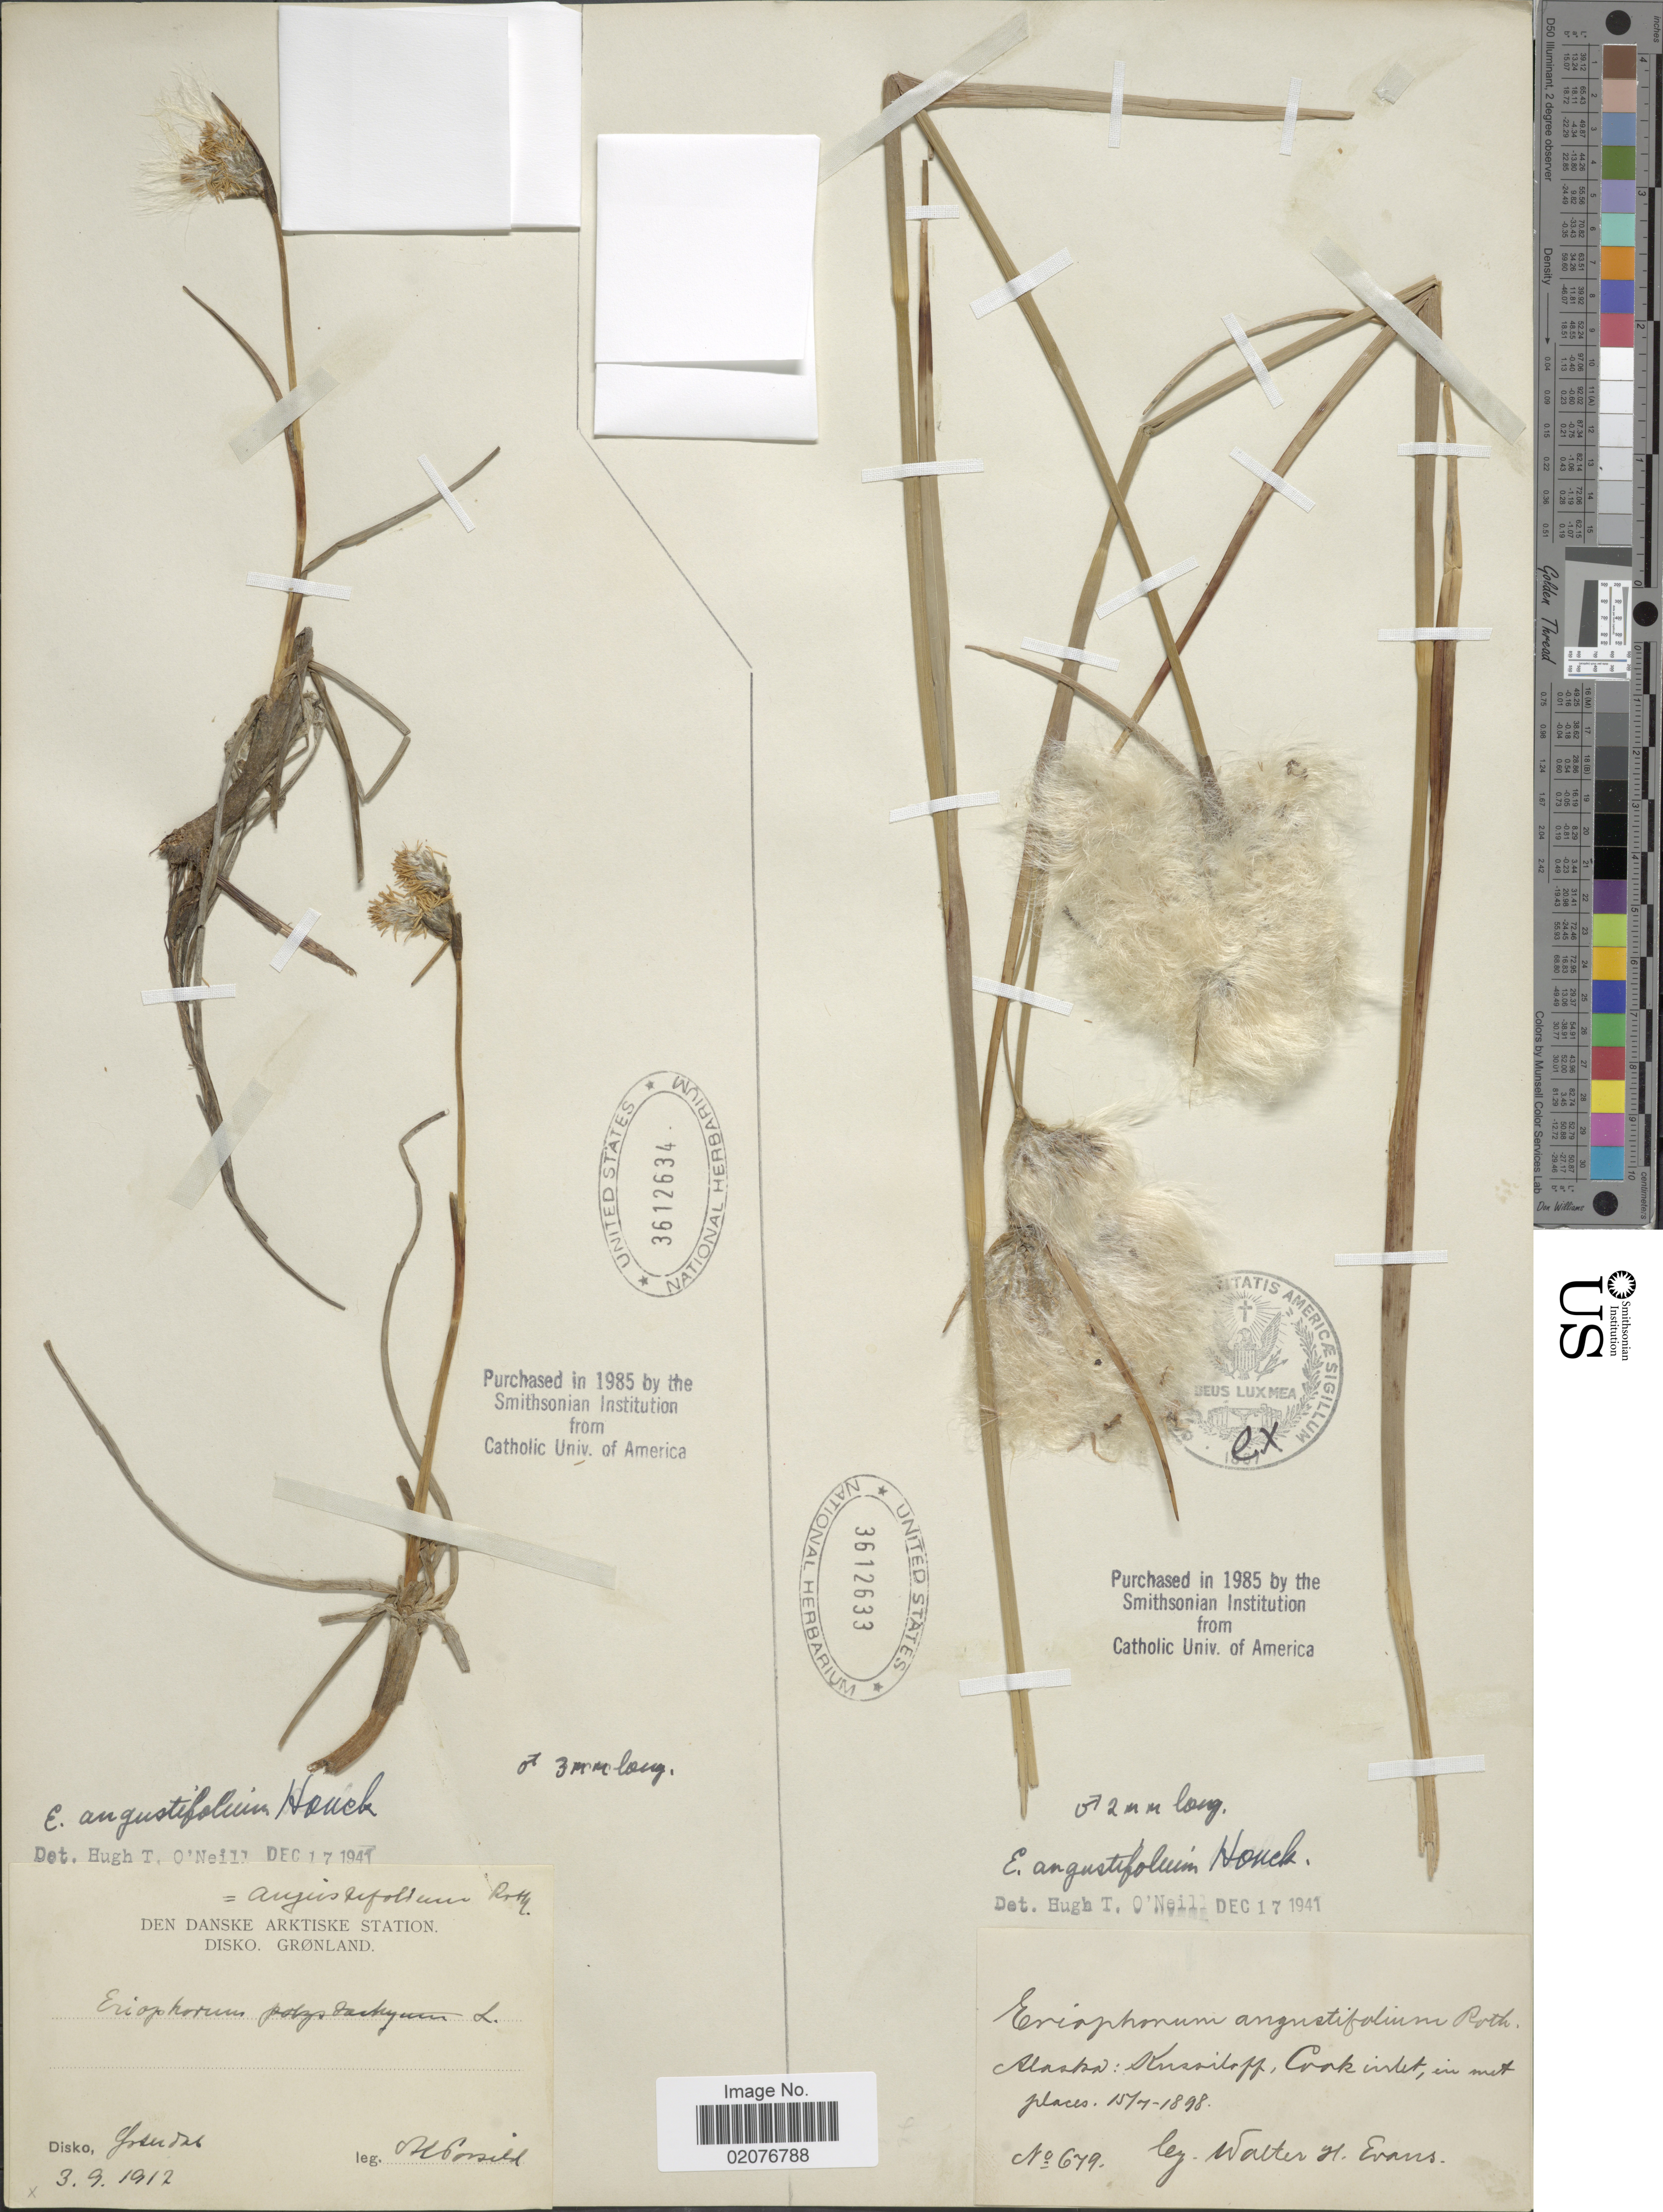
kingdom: Plantae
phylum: Tracheophyta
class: Liliopsida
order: Poales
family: Cyperaceae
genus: Eriophorum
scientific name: Eriophorum angustifolium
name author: Honck.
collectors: Porsild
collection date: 1912-09-03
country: Greenland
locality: Den Danske Arktiske Station. Disko, Gloserdal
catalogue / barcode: US 3612634-2